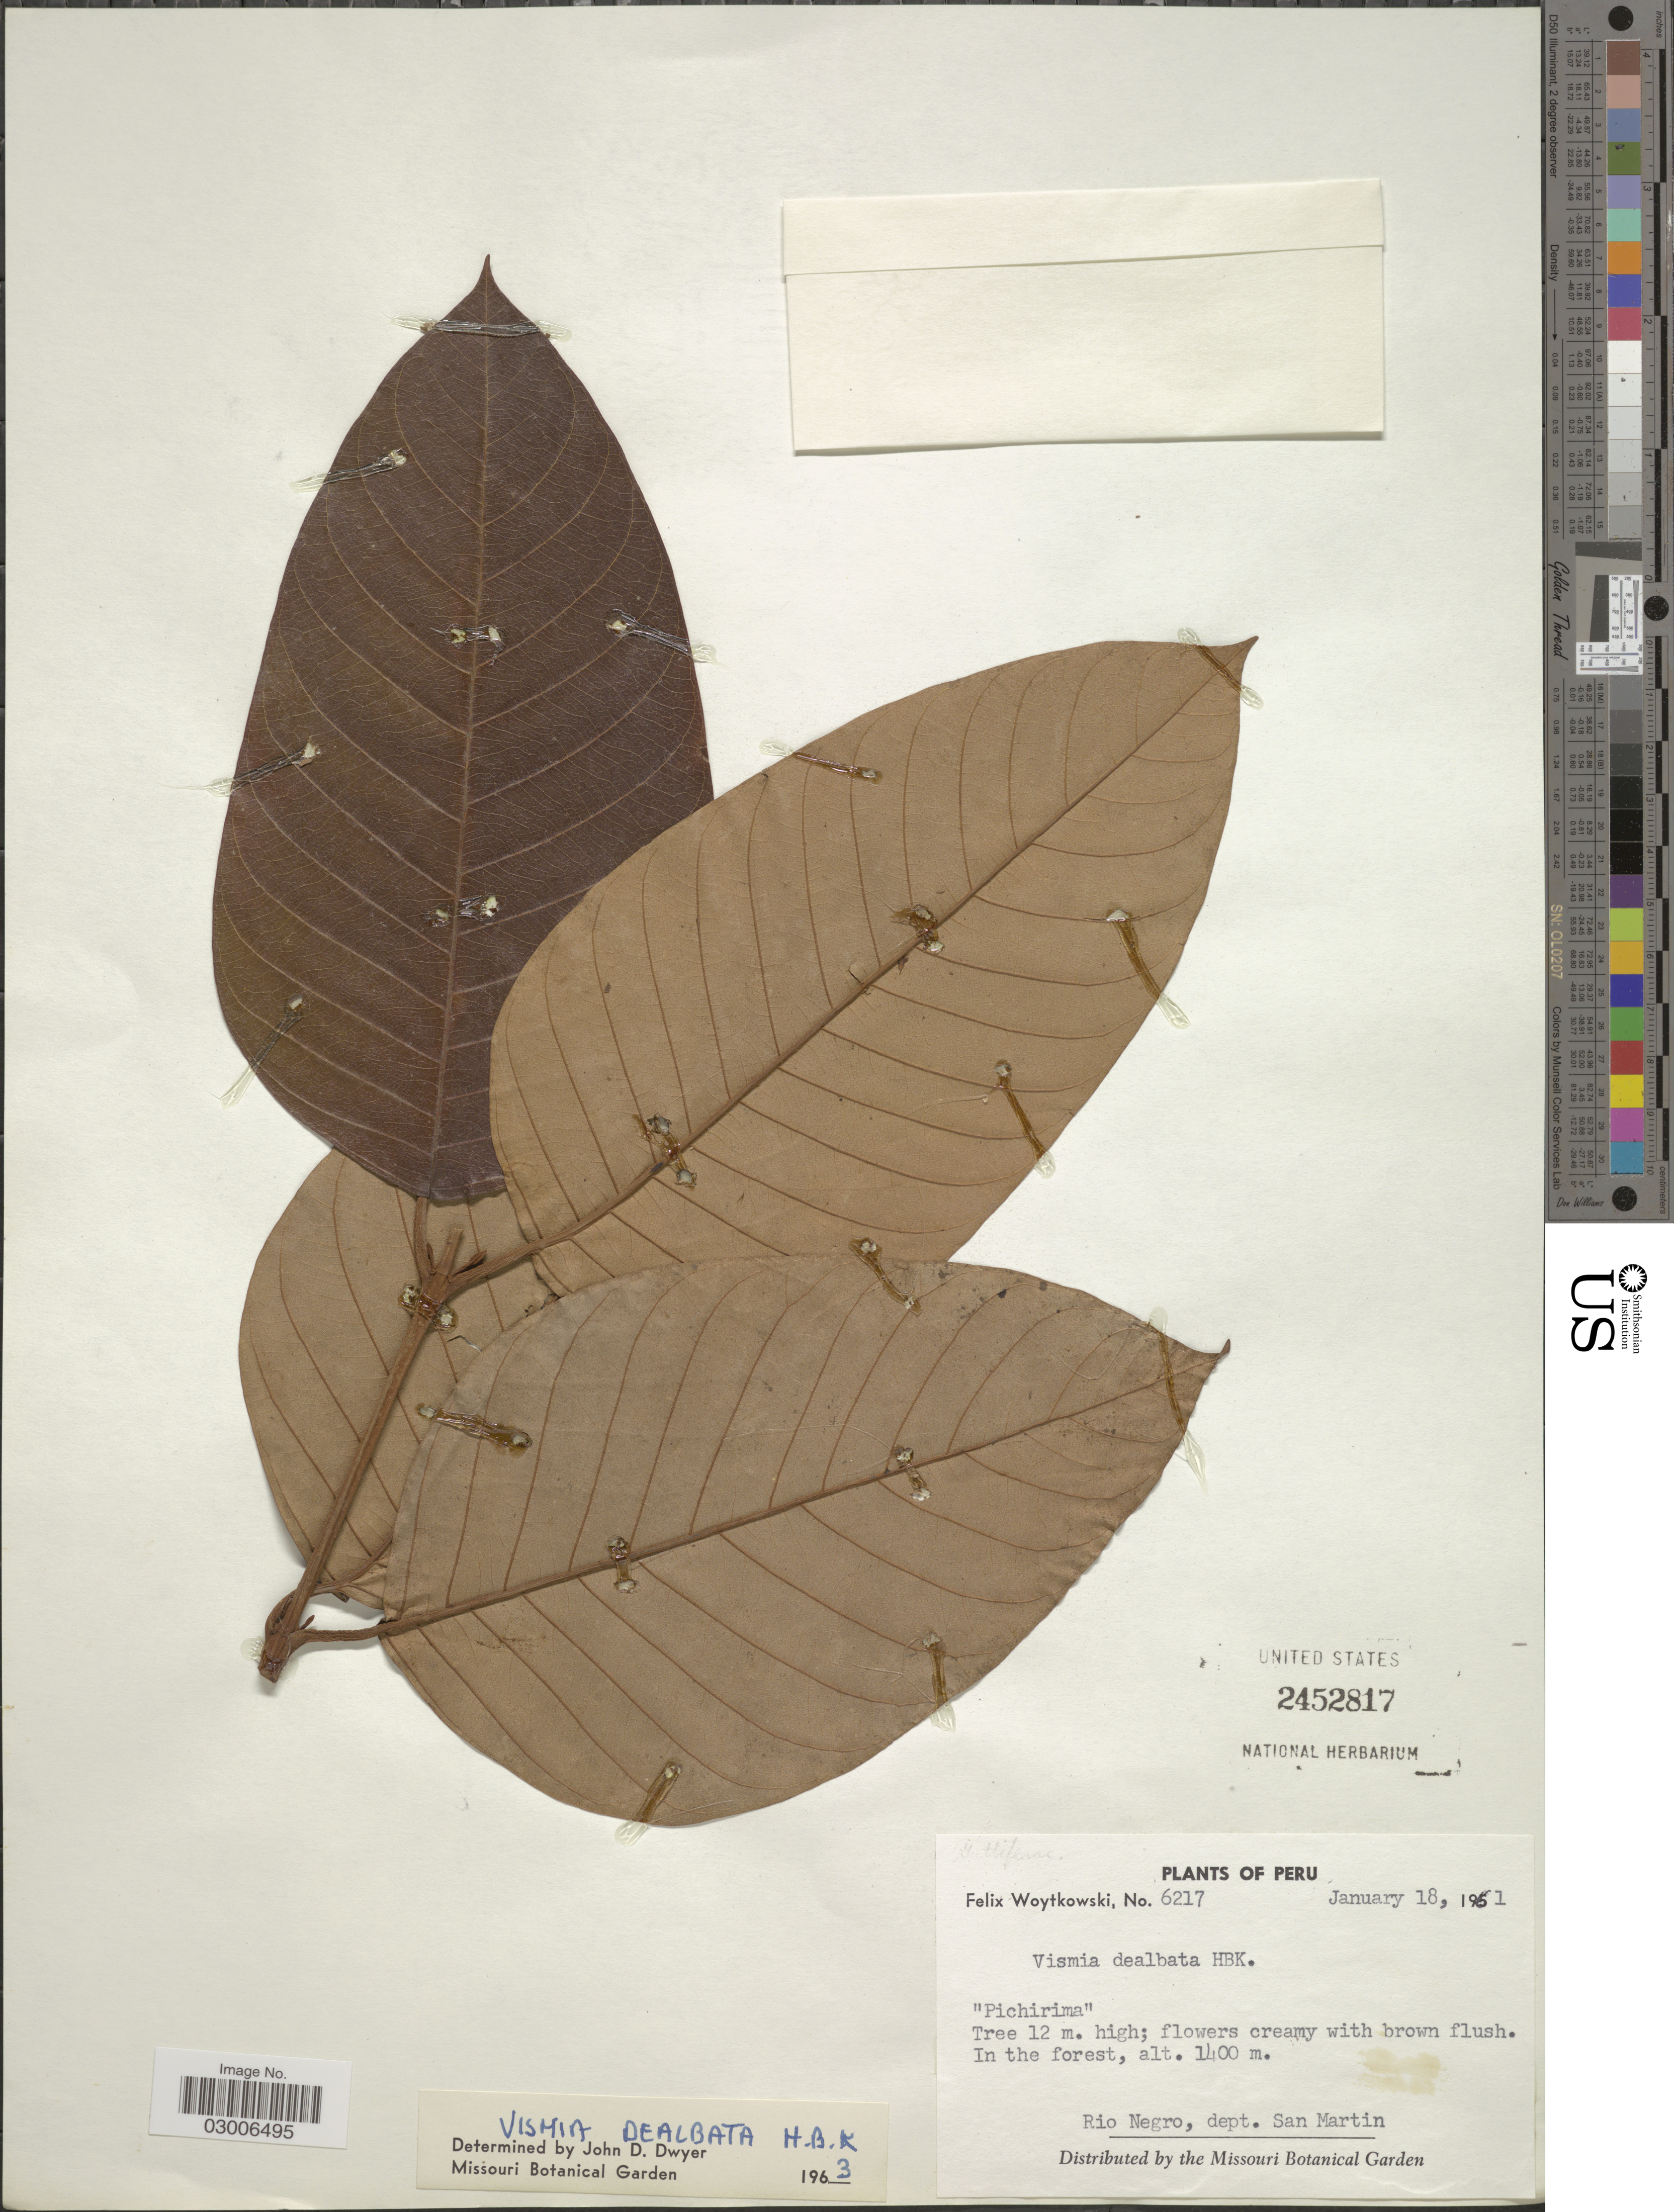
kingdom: Plantae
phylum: Tracheophyta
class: Magnoliopsida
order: Malpighiales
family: Hypericaceae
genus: Vismia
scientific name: Vismia baccifera subsp. dealbata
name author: (Kunth) Ewan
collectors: F. Woytkowski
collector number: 6217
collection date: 1961-01-18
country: Peru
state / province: San Martín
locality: Rio Negro, dept. San Martin.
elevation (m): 1400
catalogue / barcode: US 2452817